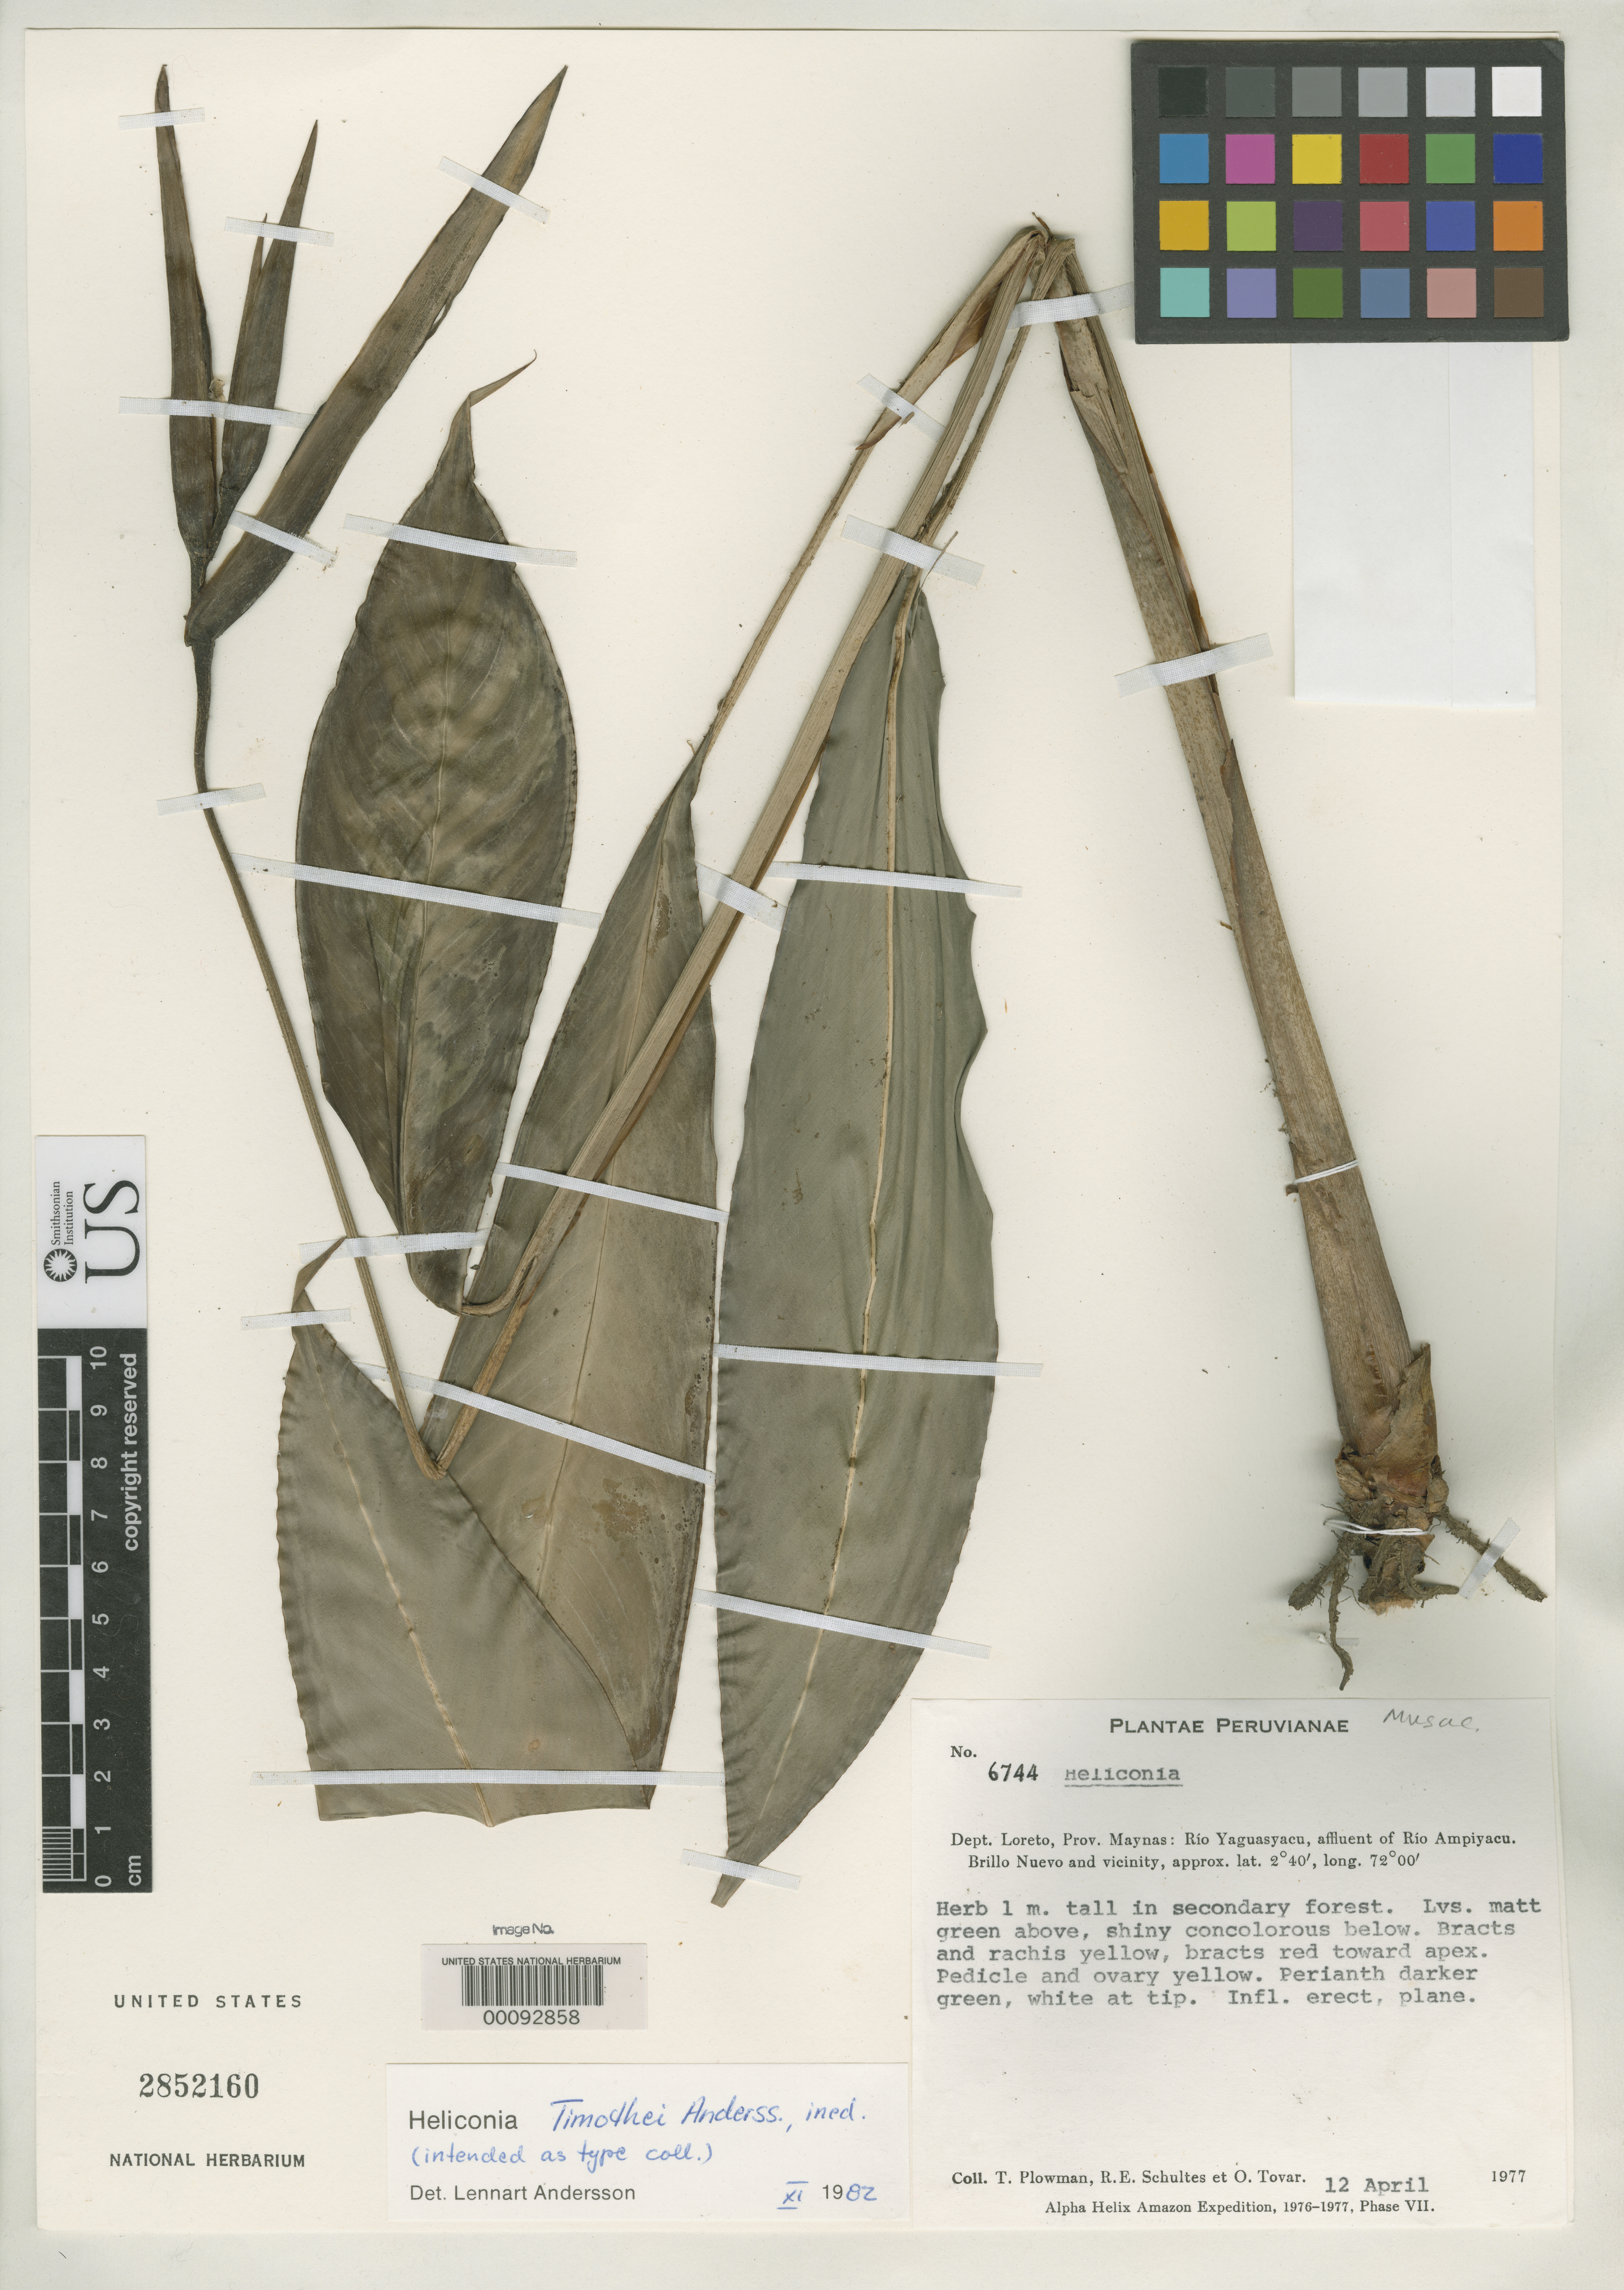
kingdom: Plantae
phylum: Tracheophyta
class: Liliopsida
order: Zingiberales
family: Heliconiaceae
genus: Heliconia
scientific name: Heliconia timothei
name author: L. Andersson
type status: Isotype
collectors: T. Plowman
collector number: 6744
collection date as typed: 12 Apr 1977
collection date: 1977-04-12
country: Peru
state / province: Loreto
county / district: Maynas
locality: Rio Yaguasyacu, affluent of Rio Ampiyacu, near Brillo Nuevo.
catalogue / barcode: US 2852160